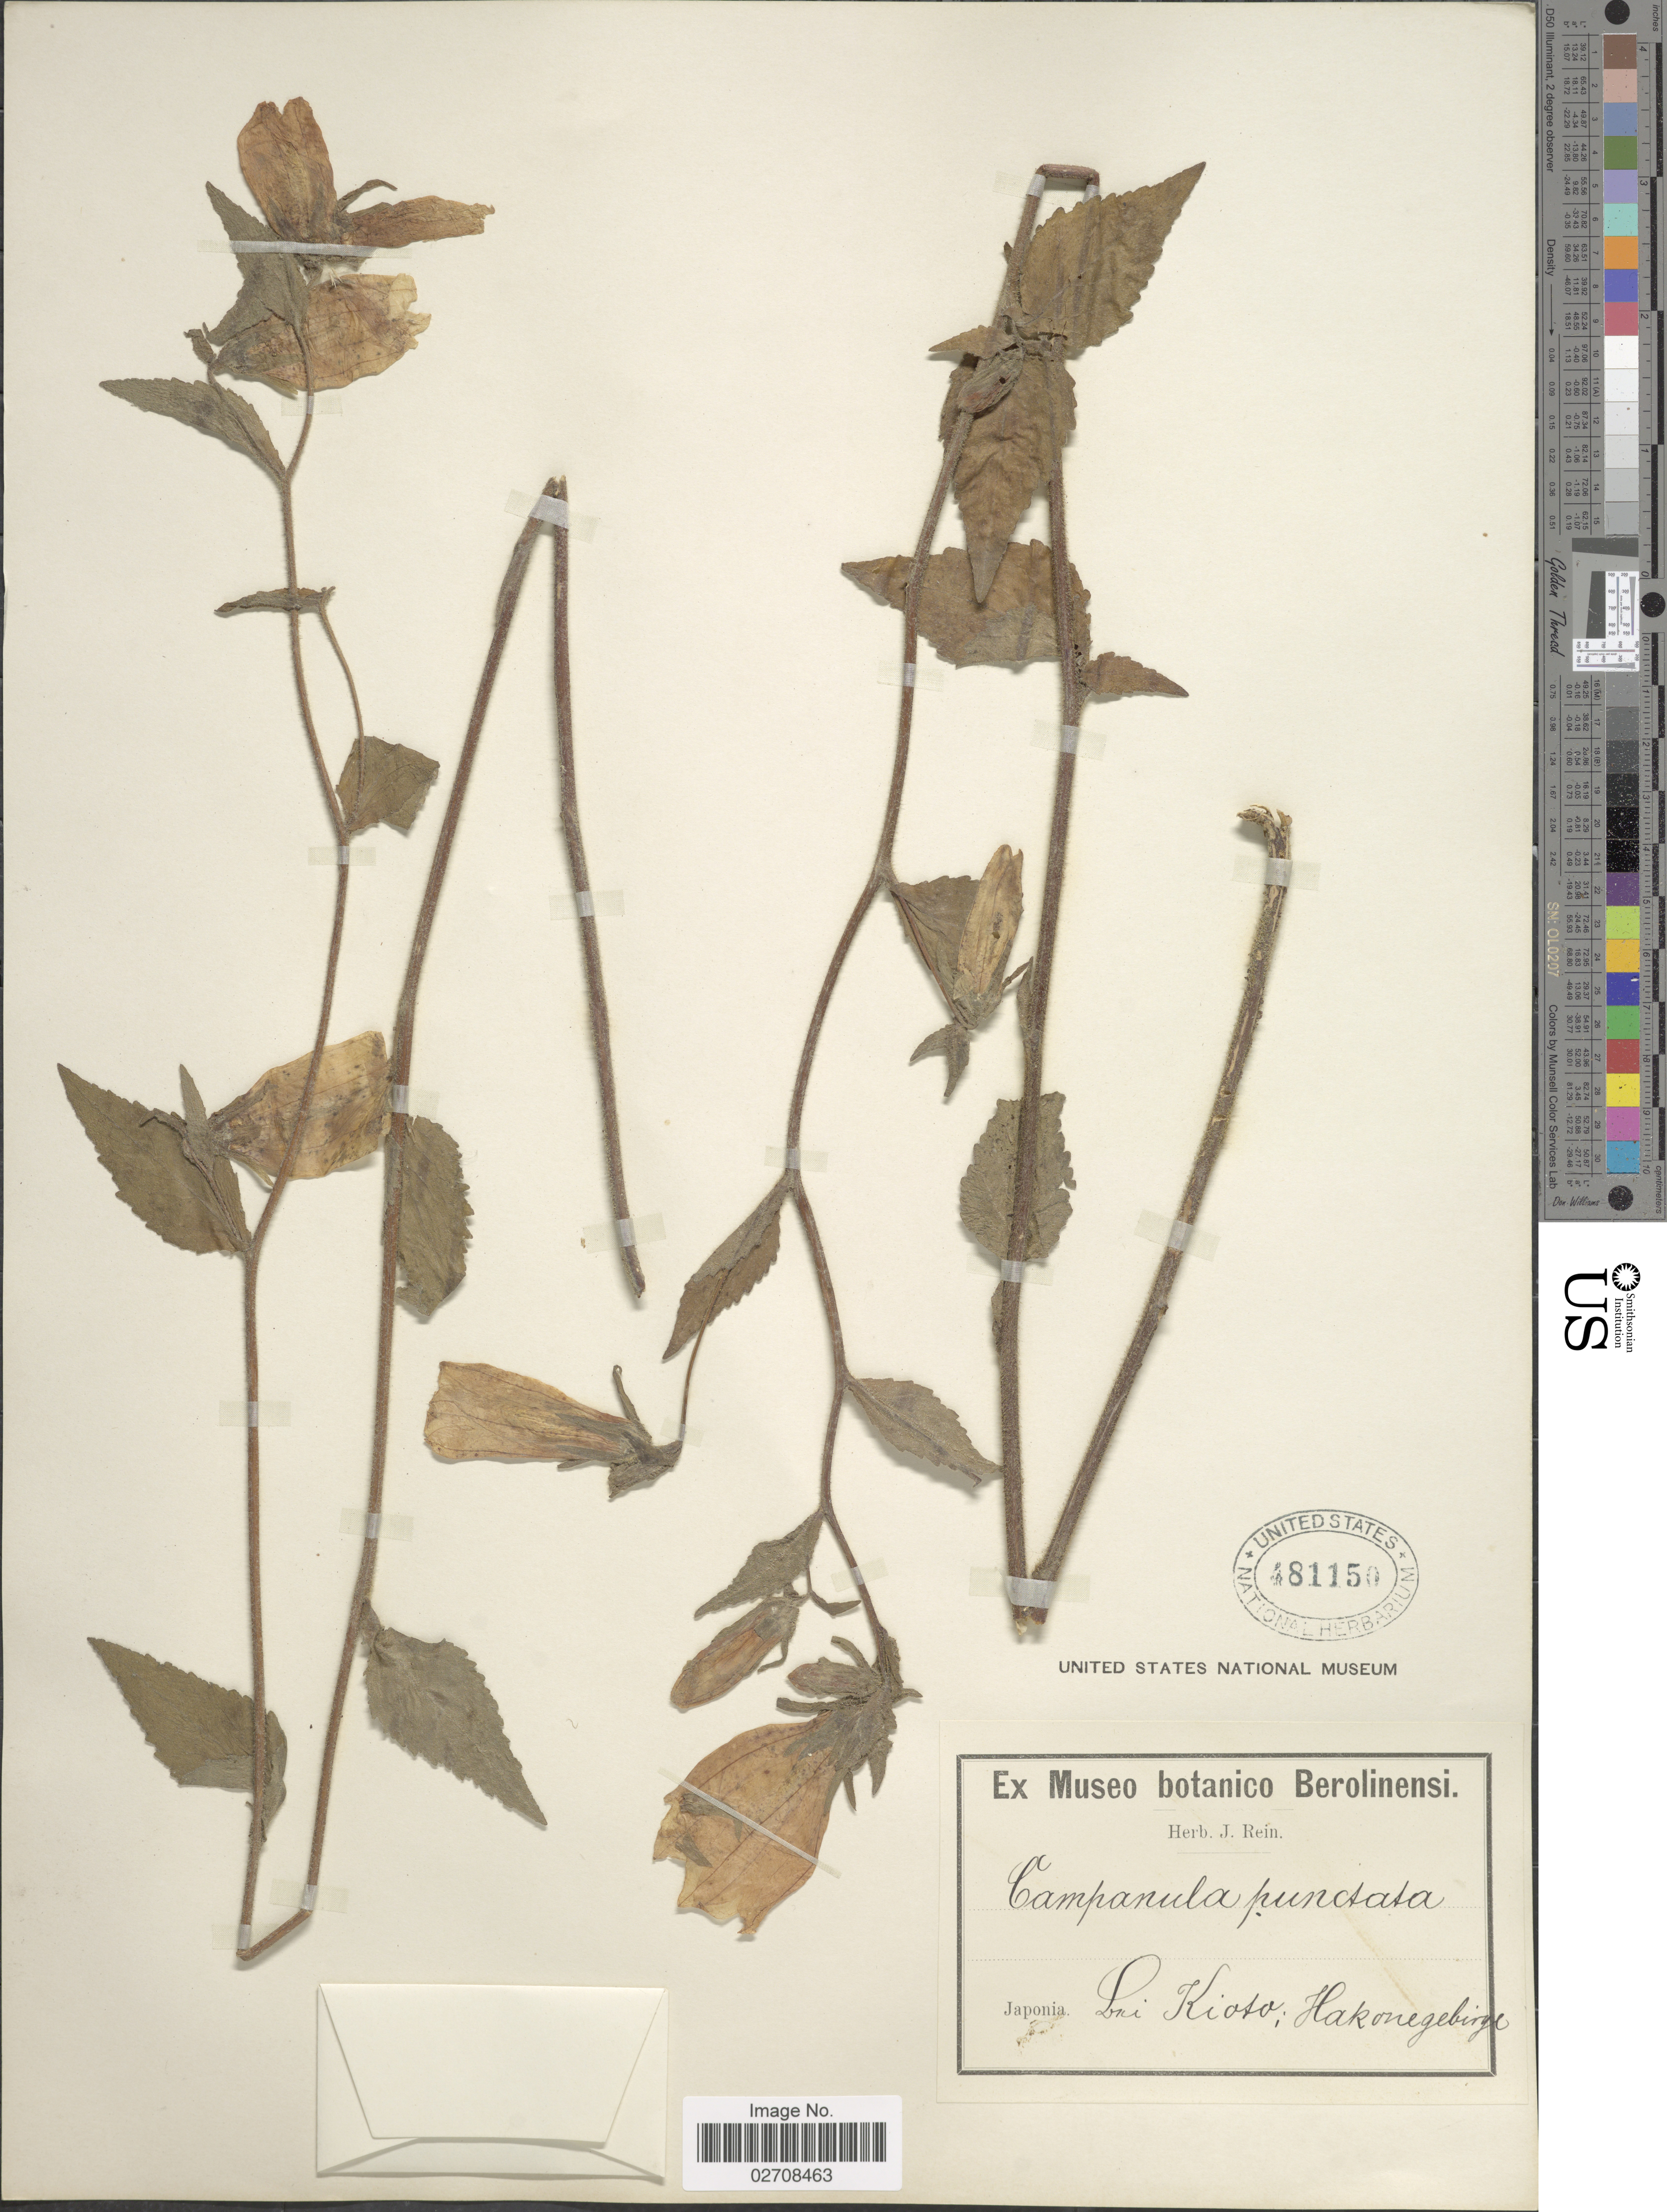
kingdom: Plantae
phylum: Tracheophyta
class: Magnoliopsida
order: Asterales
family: Campanulaceae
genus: Campanula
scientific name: Campanula punctata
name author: Lam.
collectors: ex herb. J. Rein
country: Japan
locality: Japonia. Lui Kioto; Hakonegebirge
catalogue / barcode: US 481150